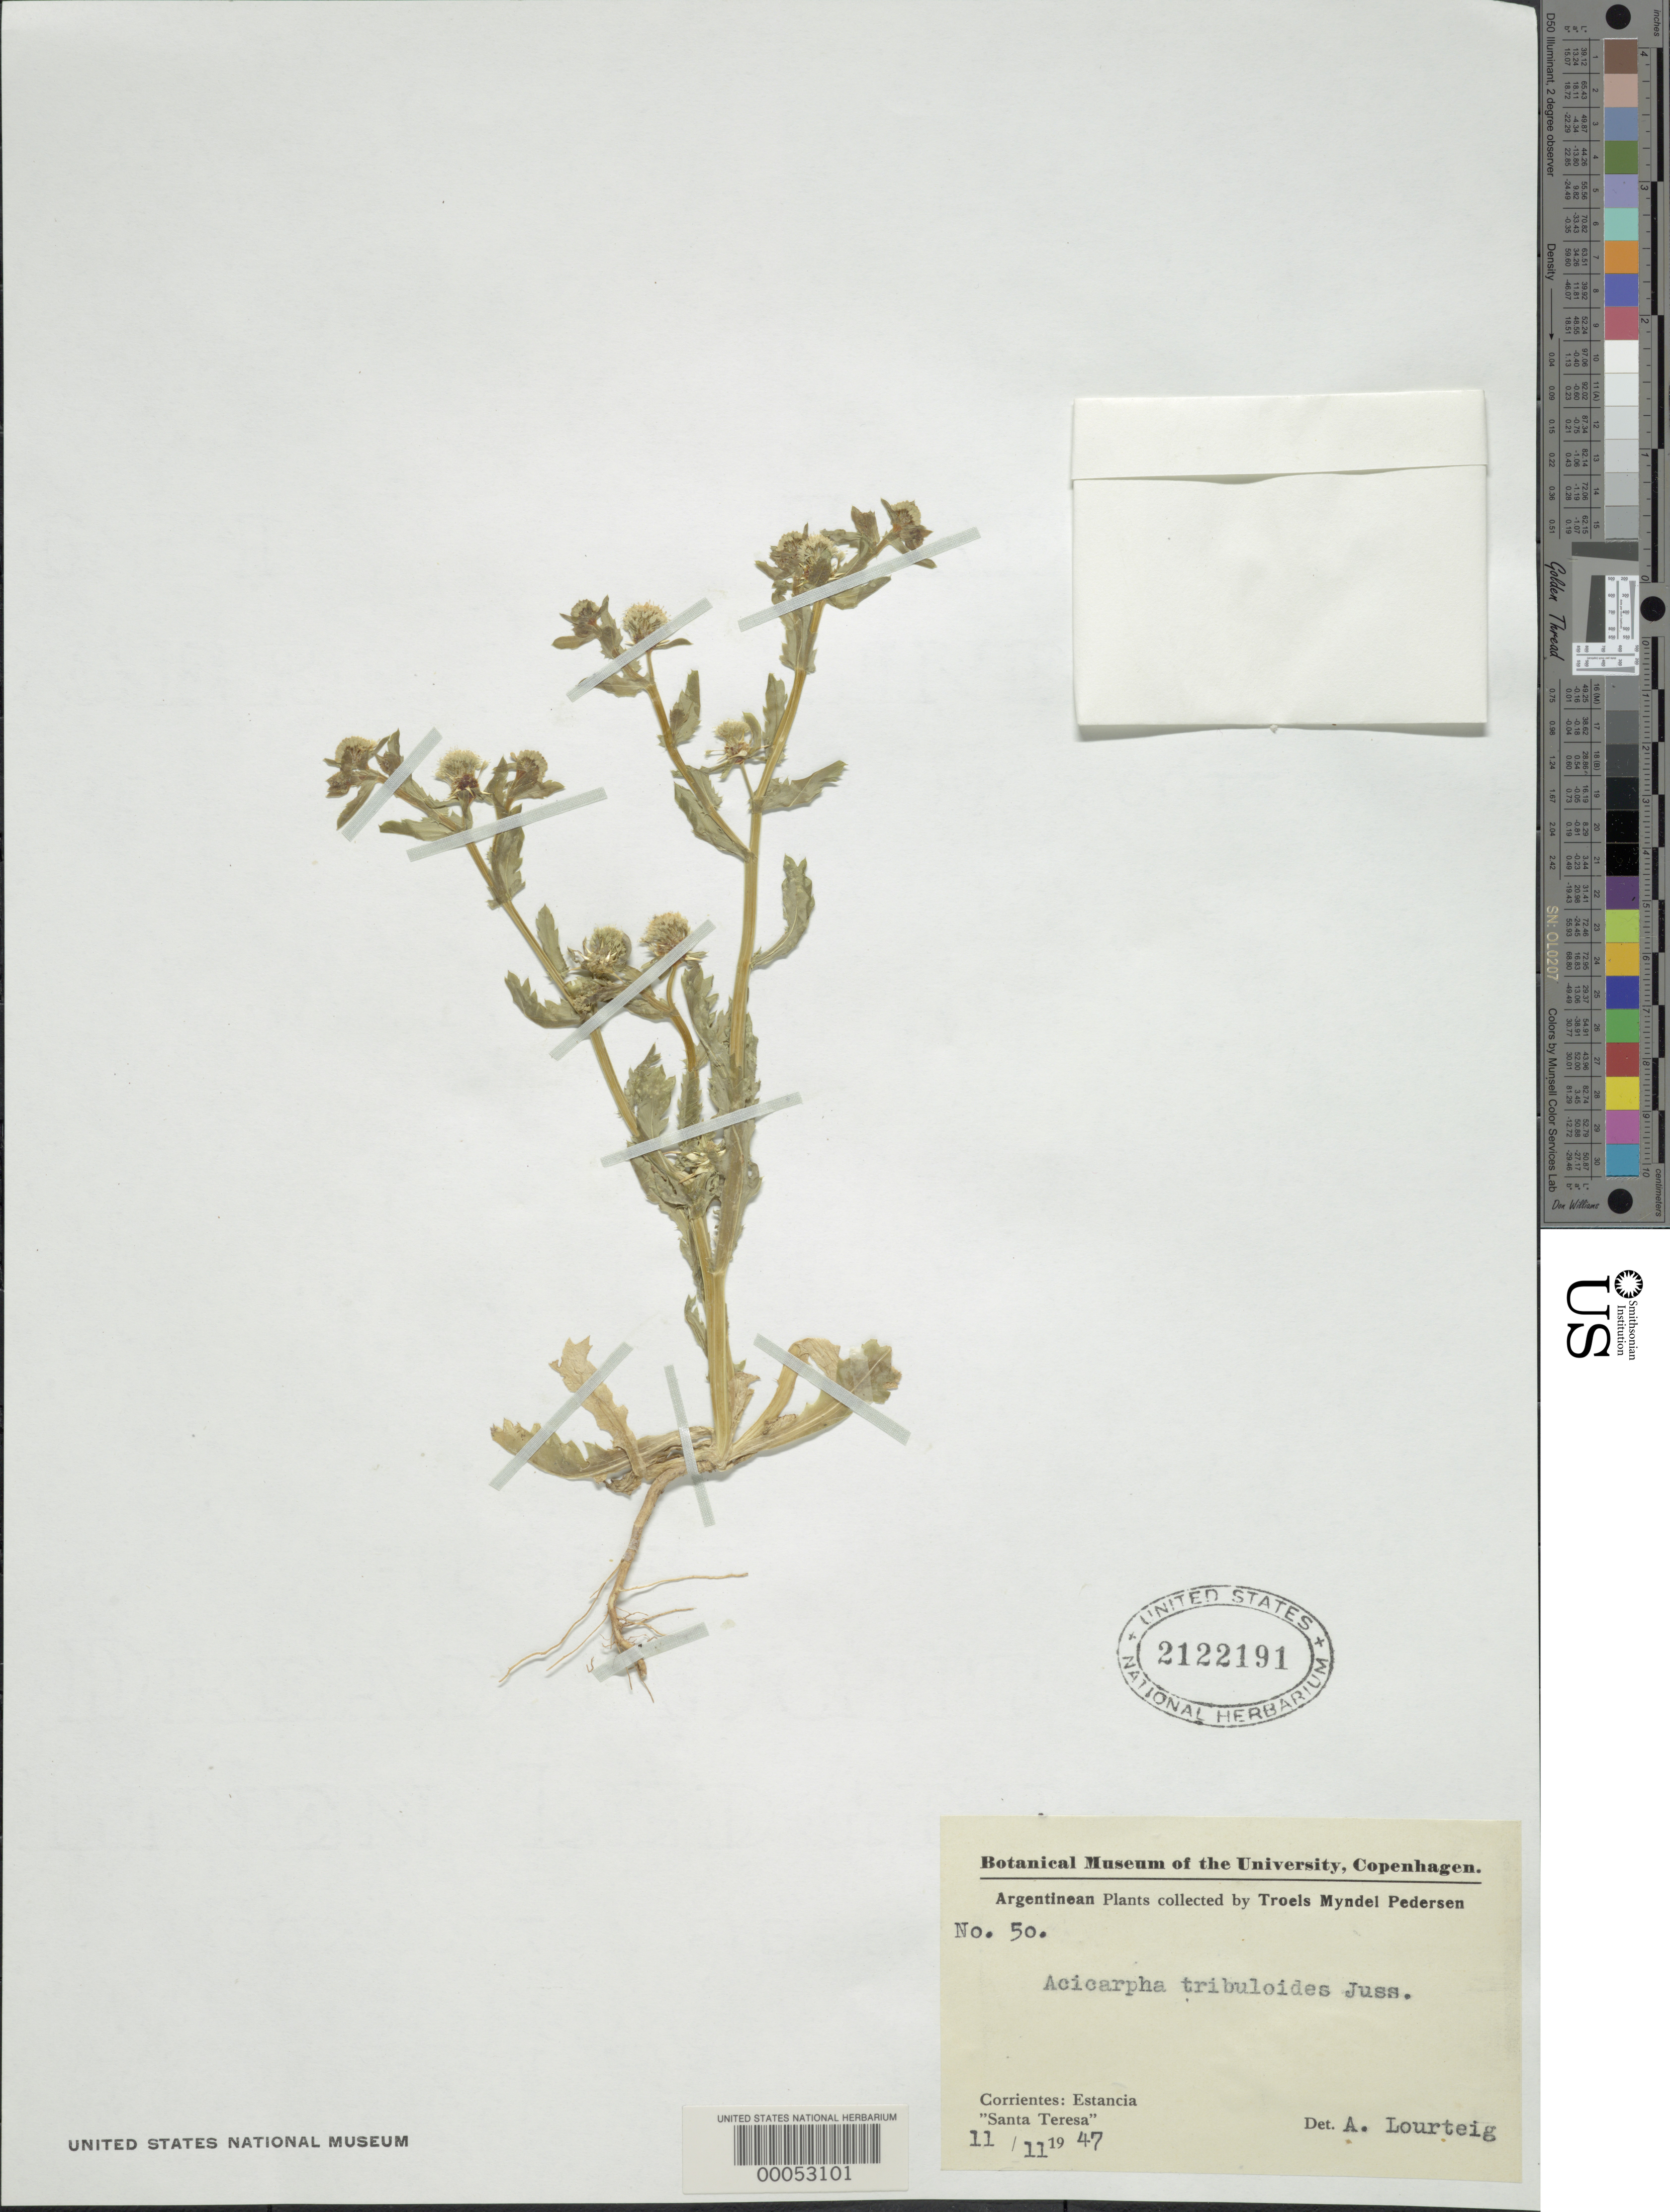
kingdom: Plantae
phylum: Tracheophyta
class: Magnoliopsida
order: Asterales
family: Calyceraceae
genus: Acicarpha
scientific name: Acicarpha tribuloides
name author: Juss.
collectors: T. M. Pedersen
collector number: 50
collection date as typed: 11 Nov 1947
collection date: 1947-11-11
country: Argentina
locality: Santa Teresa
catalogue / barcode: US 2122191